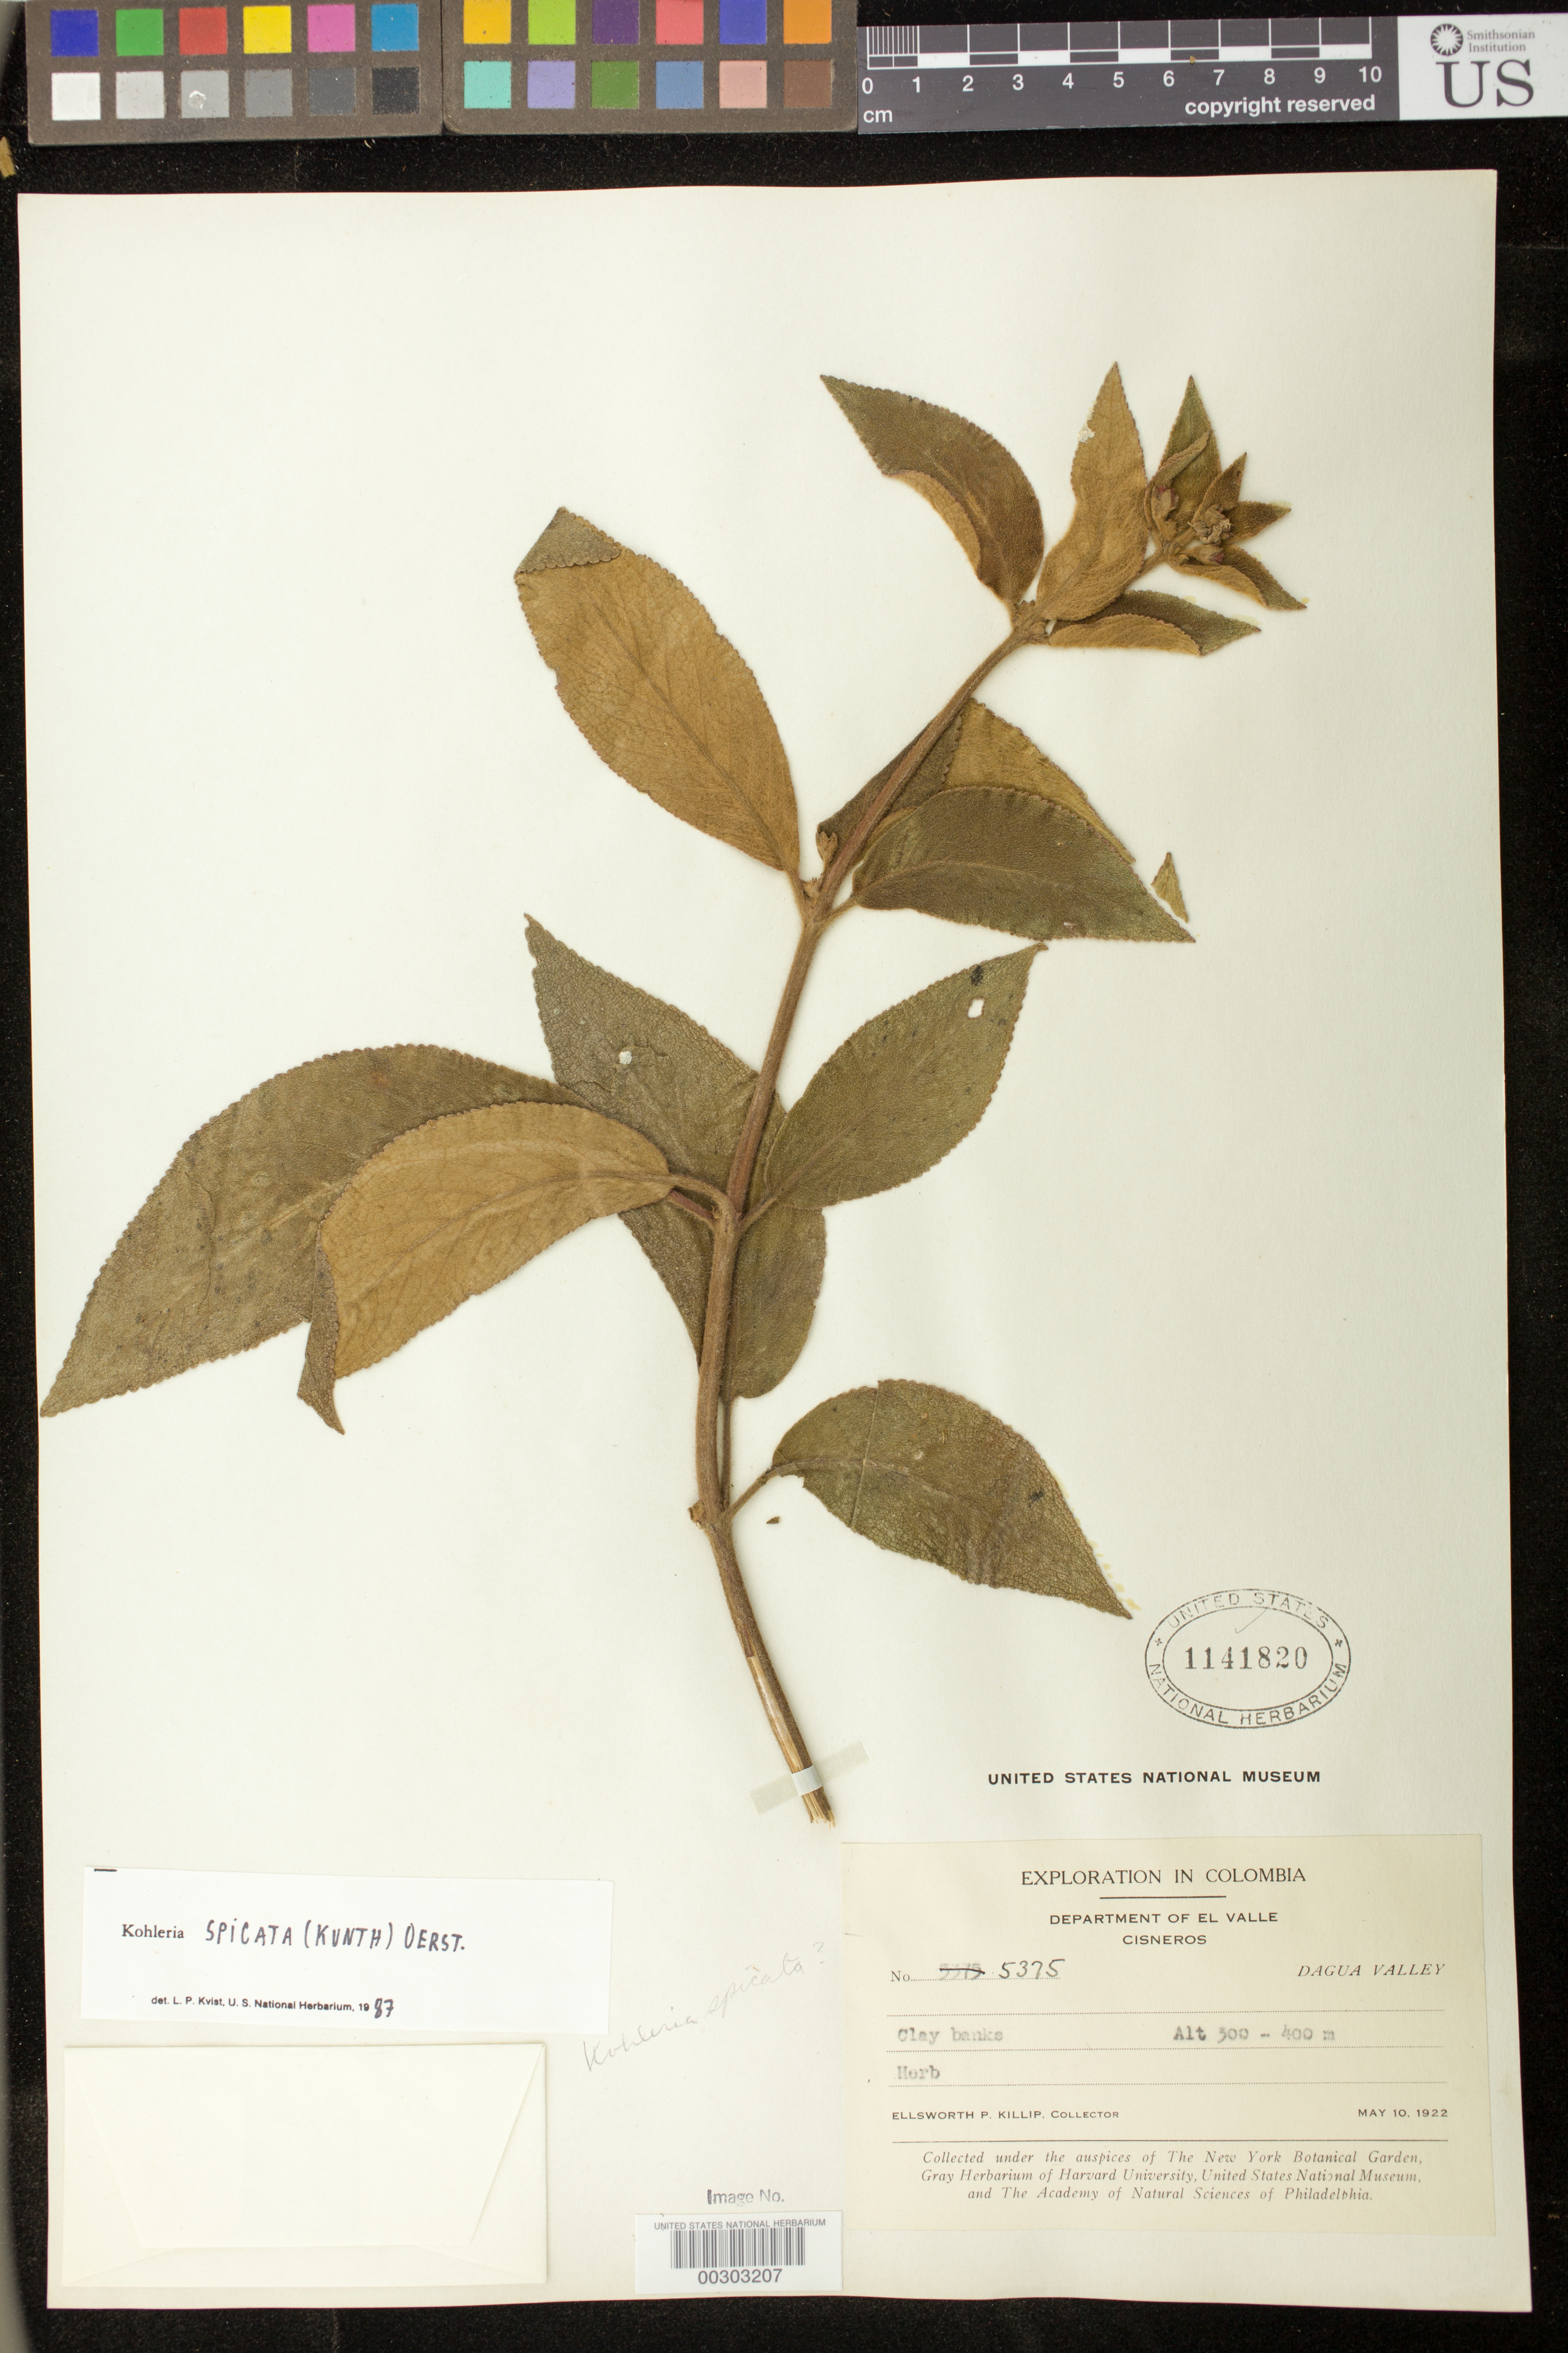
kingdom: Plantae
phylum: Tracheophyta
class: Magnoliopsida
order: Lamiales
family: Gesneriaceae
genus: Kohleria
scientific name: Kohleria spicata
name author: (Kunth) Oerst.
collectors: E. P. Killip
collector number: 5375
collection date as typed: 10 May 1922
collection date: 1922-05-10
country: Colombia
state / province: Valle del Cauca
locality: Cisneros, Dagua Valley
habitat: clay banks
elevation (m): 300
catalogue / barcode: US 1141820